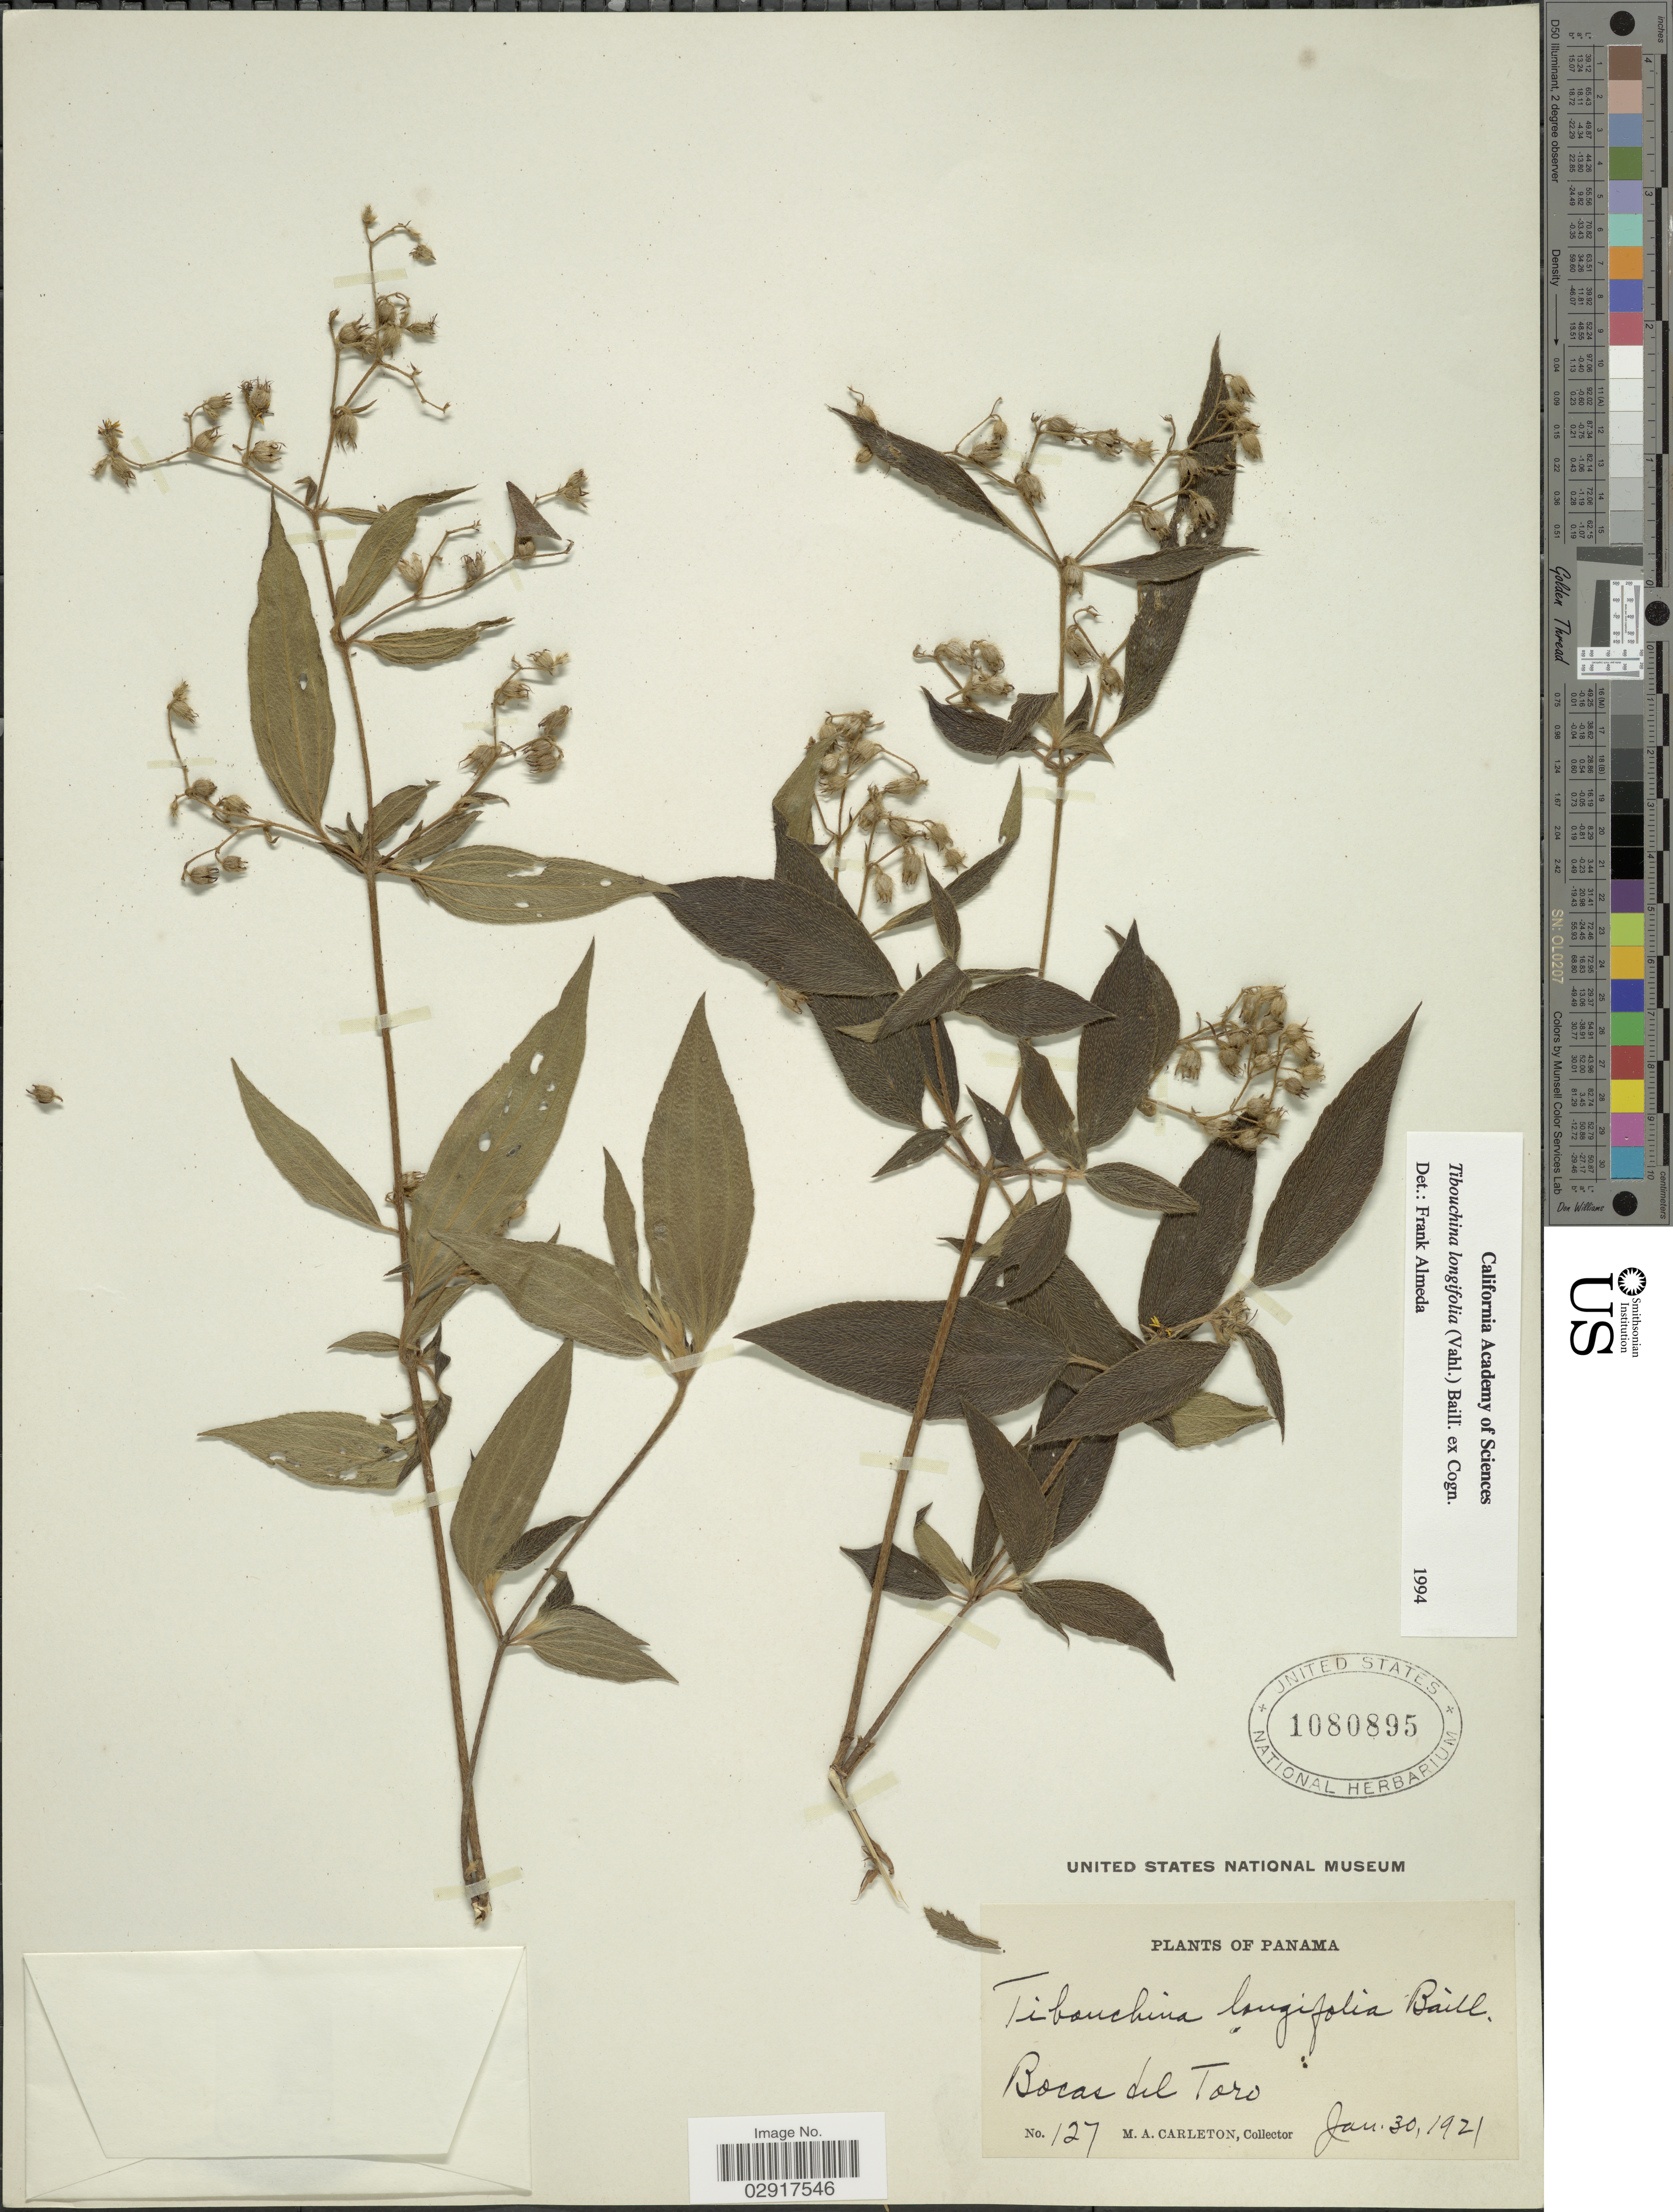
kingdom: Plantae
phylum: Tracheophyta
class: Magnoliopsida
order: Myrtales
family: Melastomataceae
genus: Chaetogastra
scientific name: Chaetogastra longifolia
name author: (Vahl) DC.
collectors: M. A. Carleton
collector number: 127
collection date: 1921-01-30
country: Panama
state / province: Bocas del Toro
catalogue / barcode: US 1080895